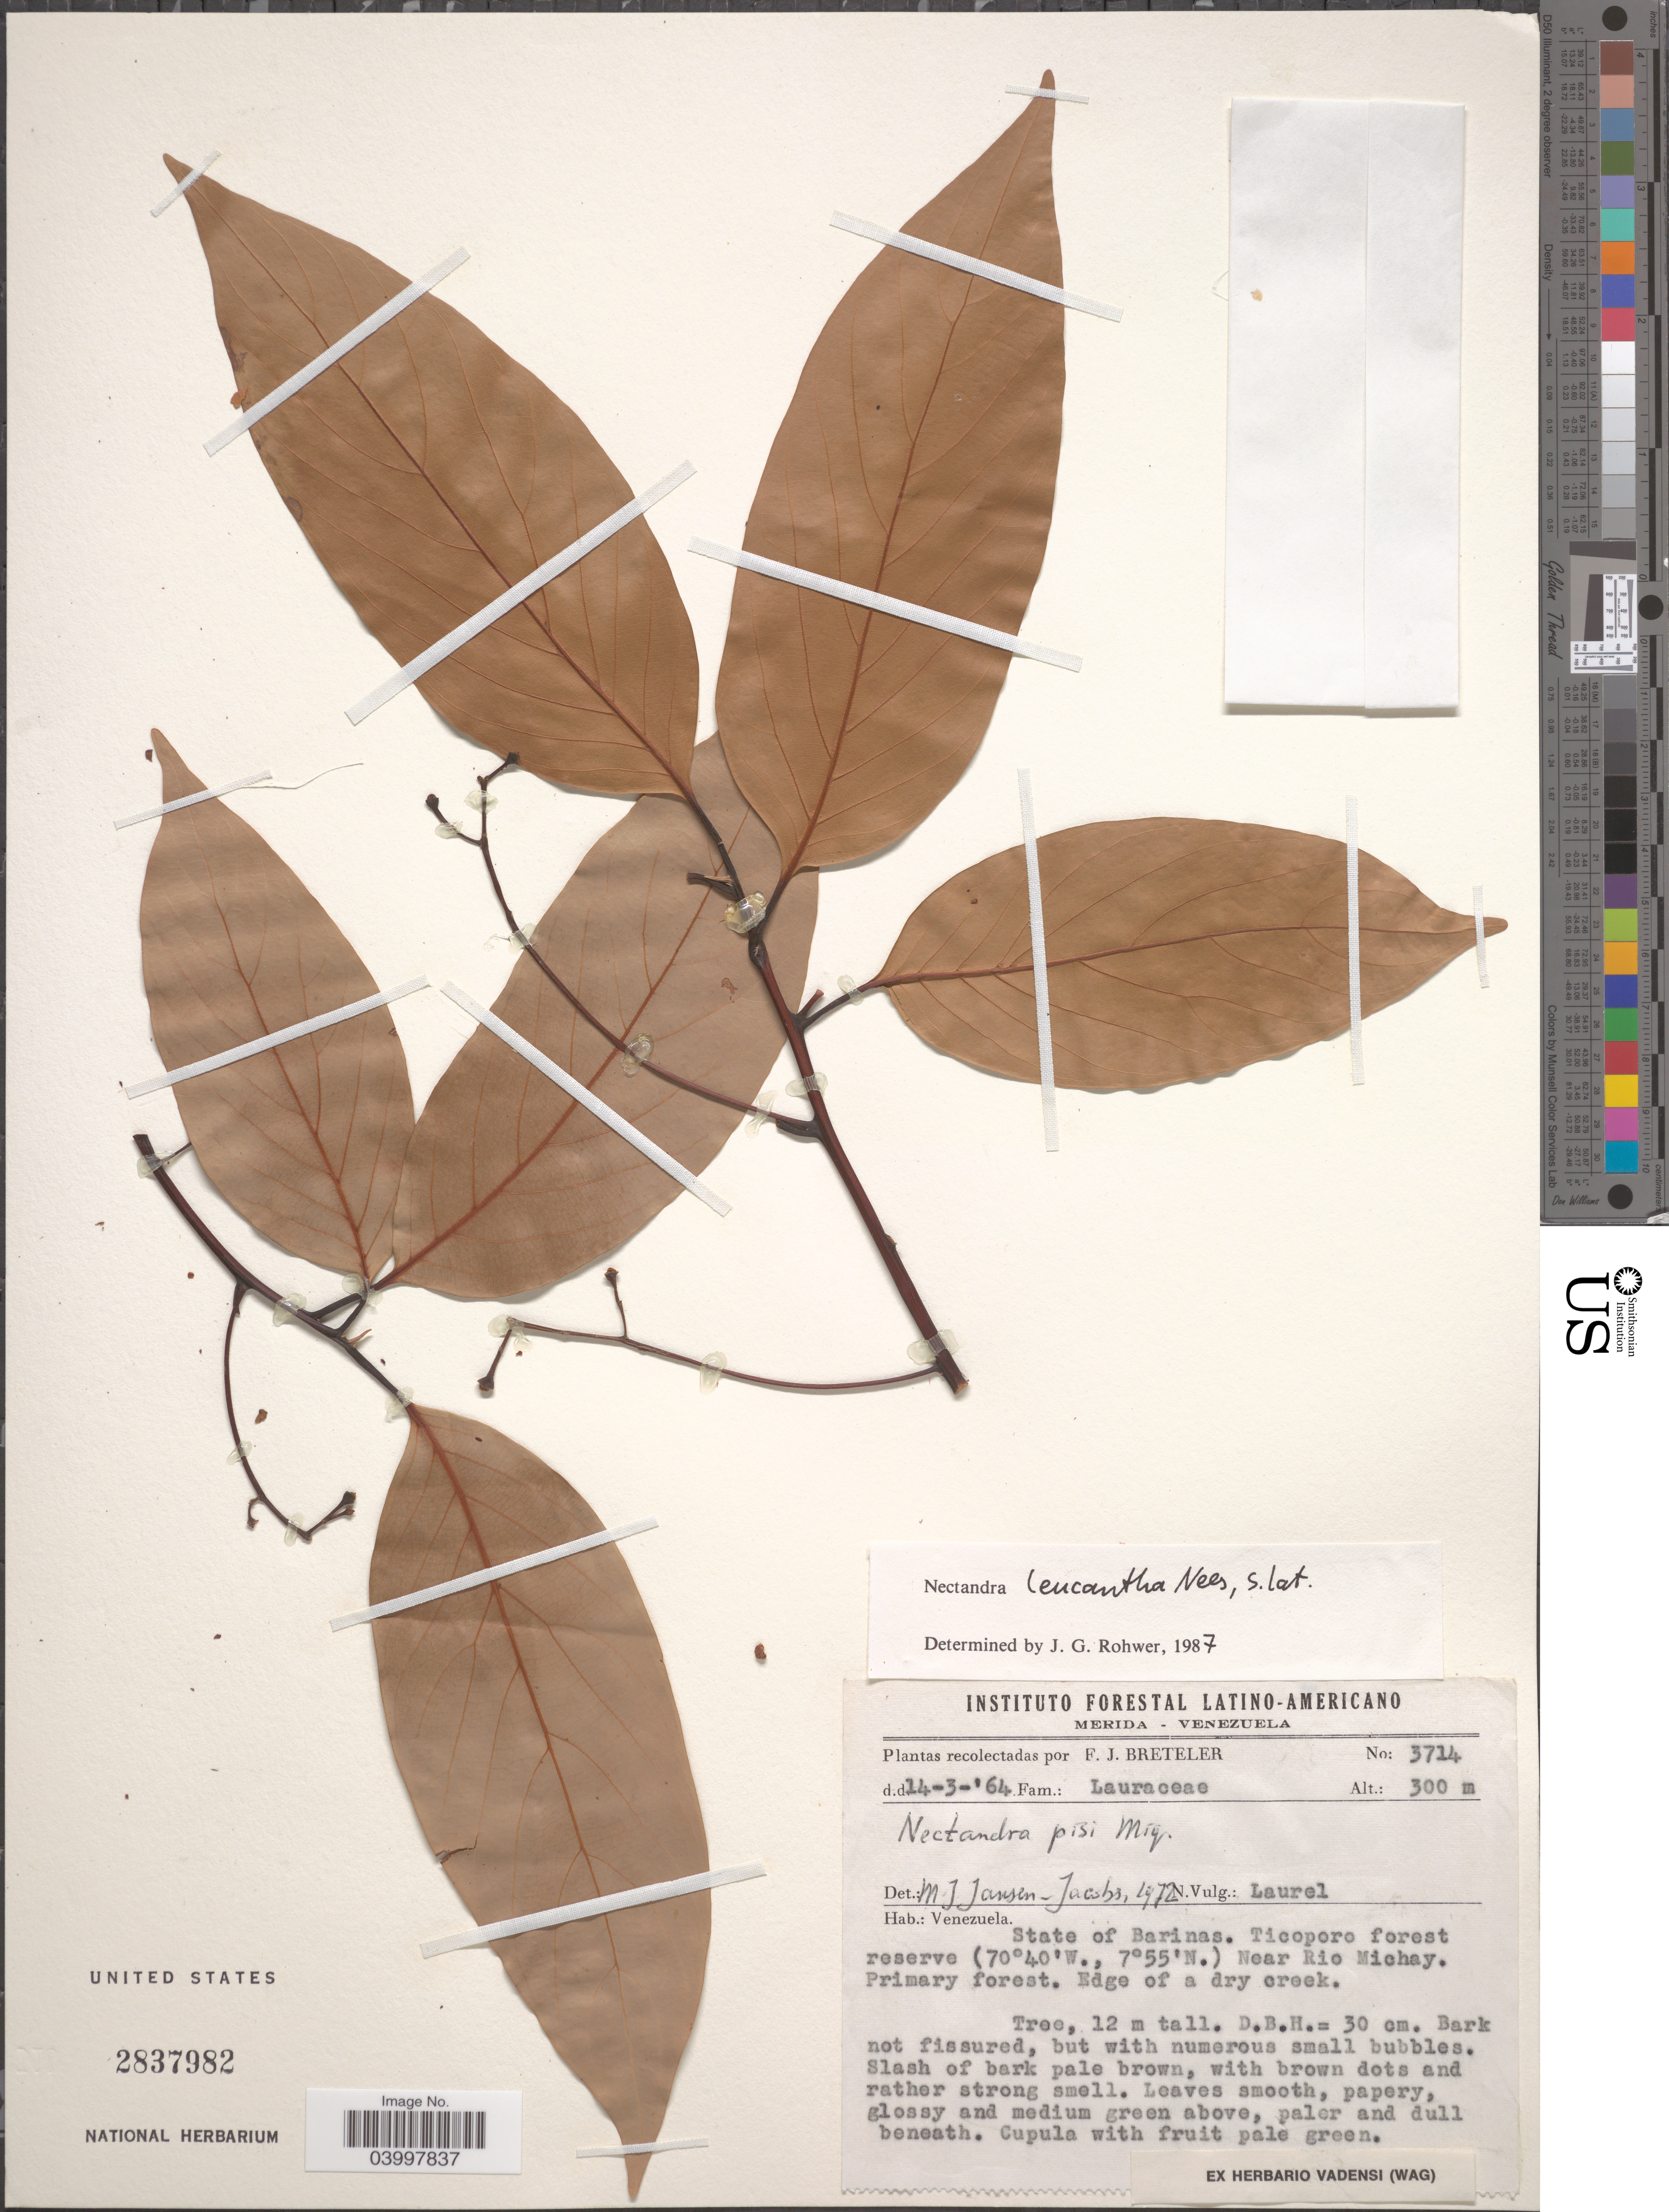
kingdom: Plantae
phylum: Tracheophyta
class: Magnoliopsida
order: Laurales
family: Lauraceae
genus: Nectandra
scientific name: Nectandra leucantha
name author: Nees & Mart.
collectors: F. J. Breteler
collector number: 3714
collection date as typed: Transcribed d/m/y: 14/3/64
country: Venezuela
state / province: Barinas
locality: Ticoporo forest reserve. Near Rio Michay. Primary forest. Edge of a dry creek.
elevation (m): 300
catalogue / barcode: US 2837982